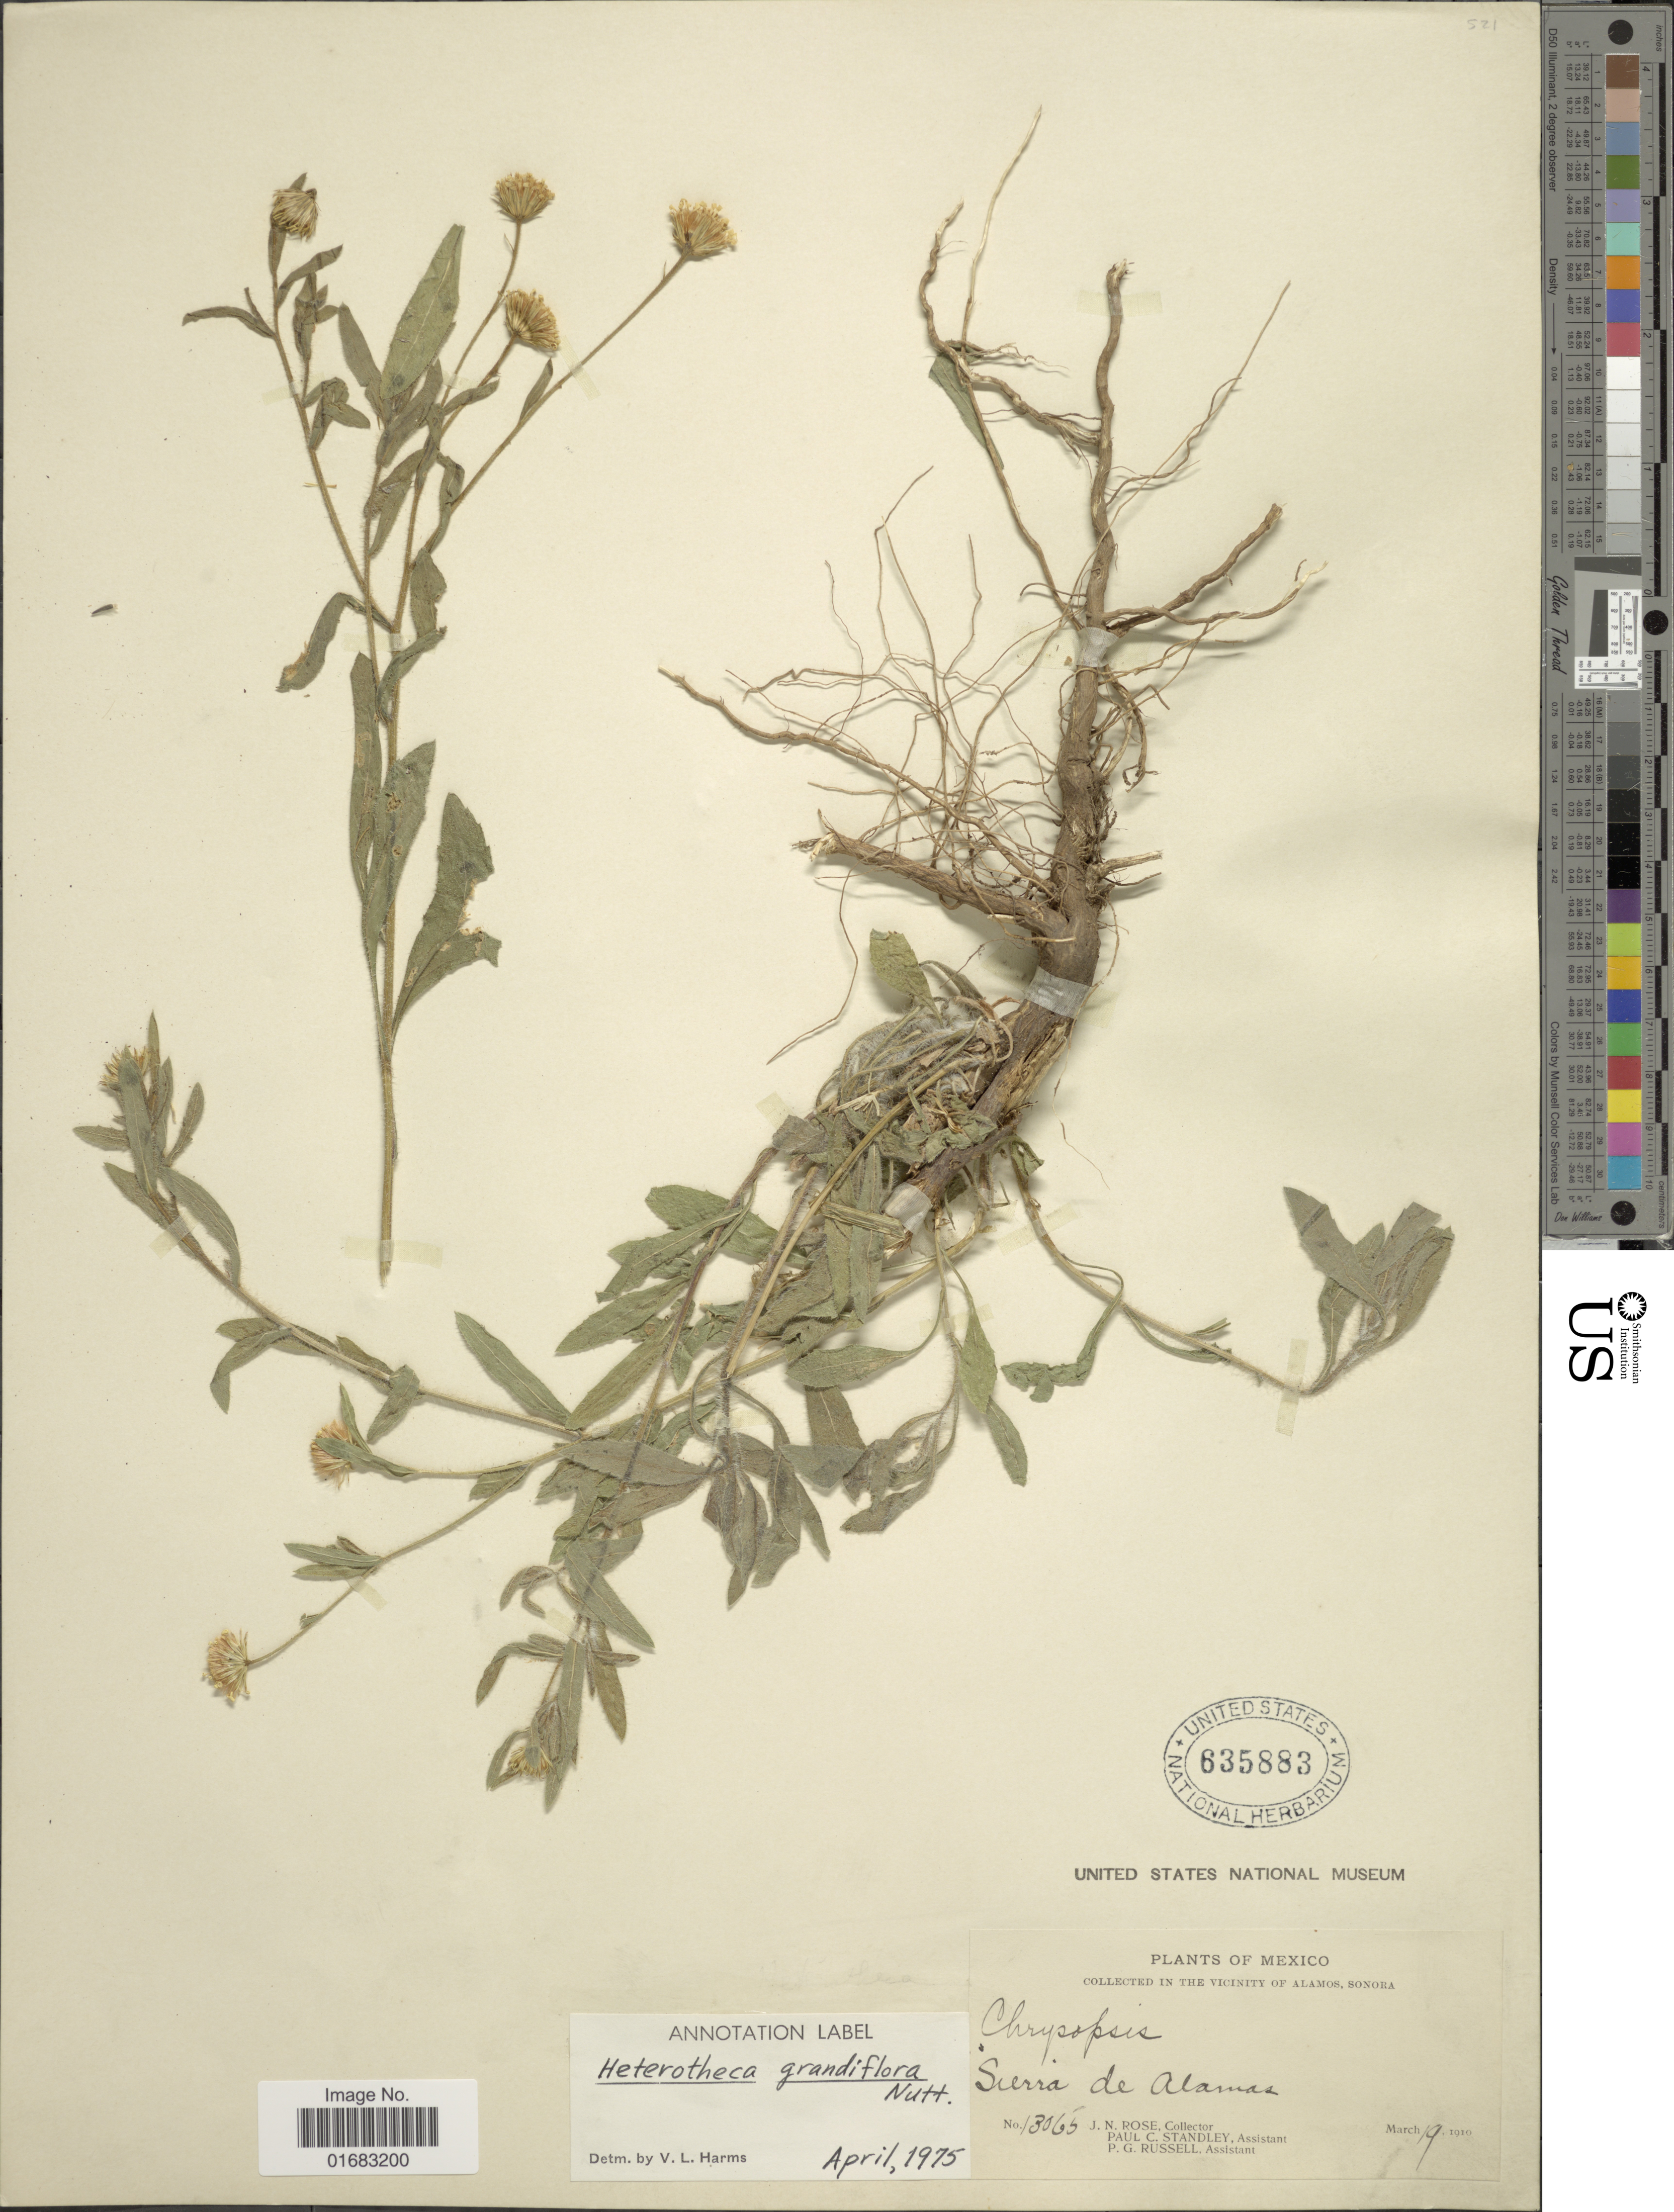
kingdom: Plantae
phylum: Tracheophyta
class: Magnoliopsida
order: Asterales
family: Asteraceae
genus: Heterotheca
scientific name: Heterotheca grandiflora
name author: Nutt.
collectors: J. N. Rose & P. C. Standley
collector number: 13065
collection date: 1910-03-19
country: Mexico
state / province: Sonora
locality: Mexico. in the vicinity of Alamos, Sonora. Sierra de Alamos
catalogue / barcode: US 635883